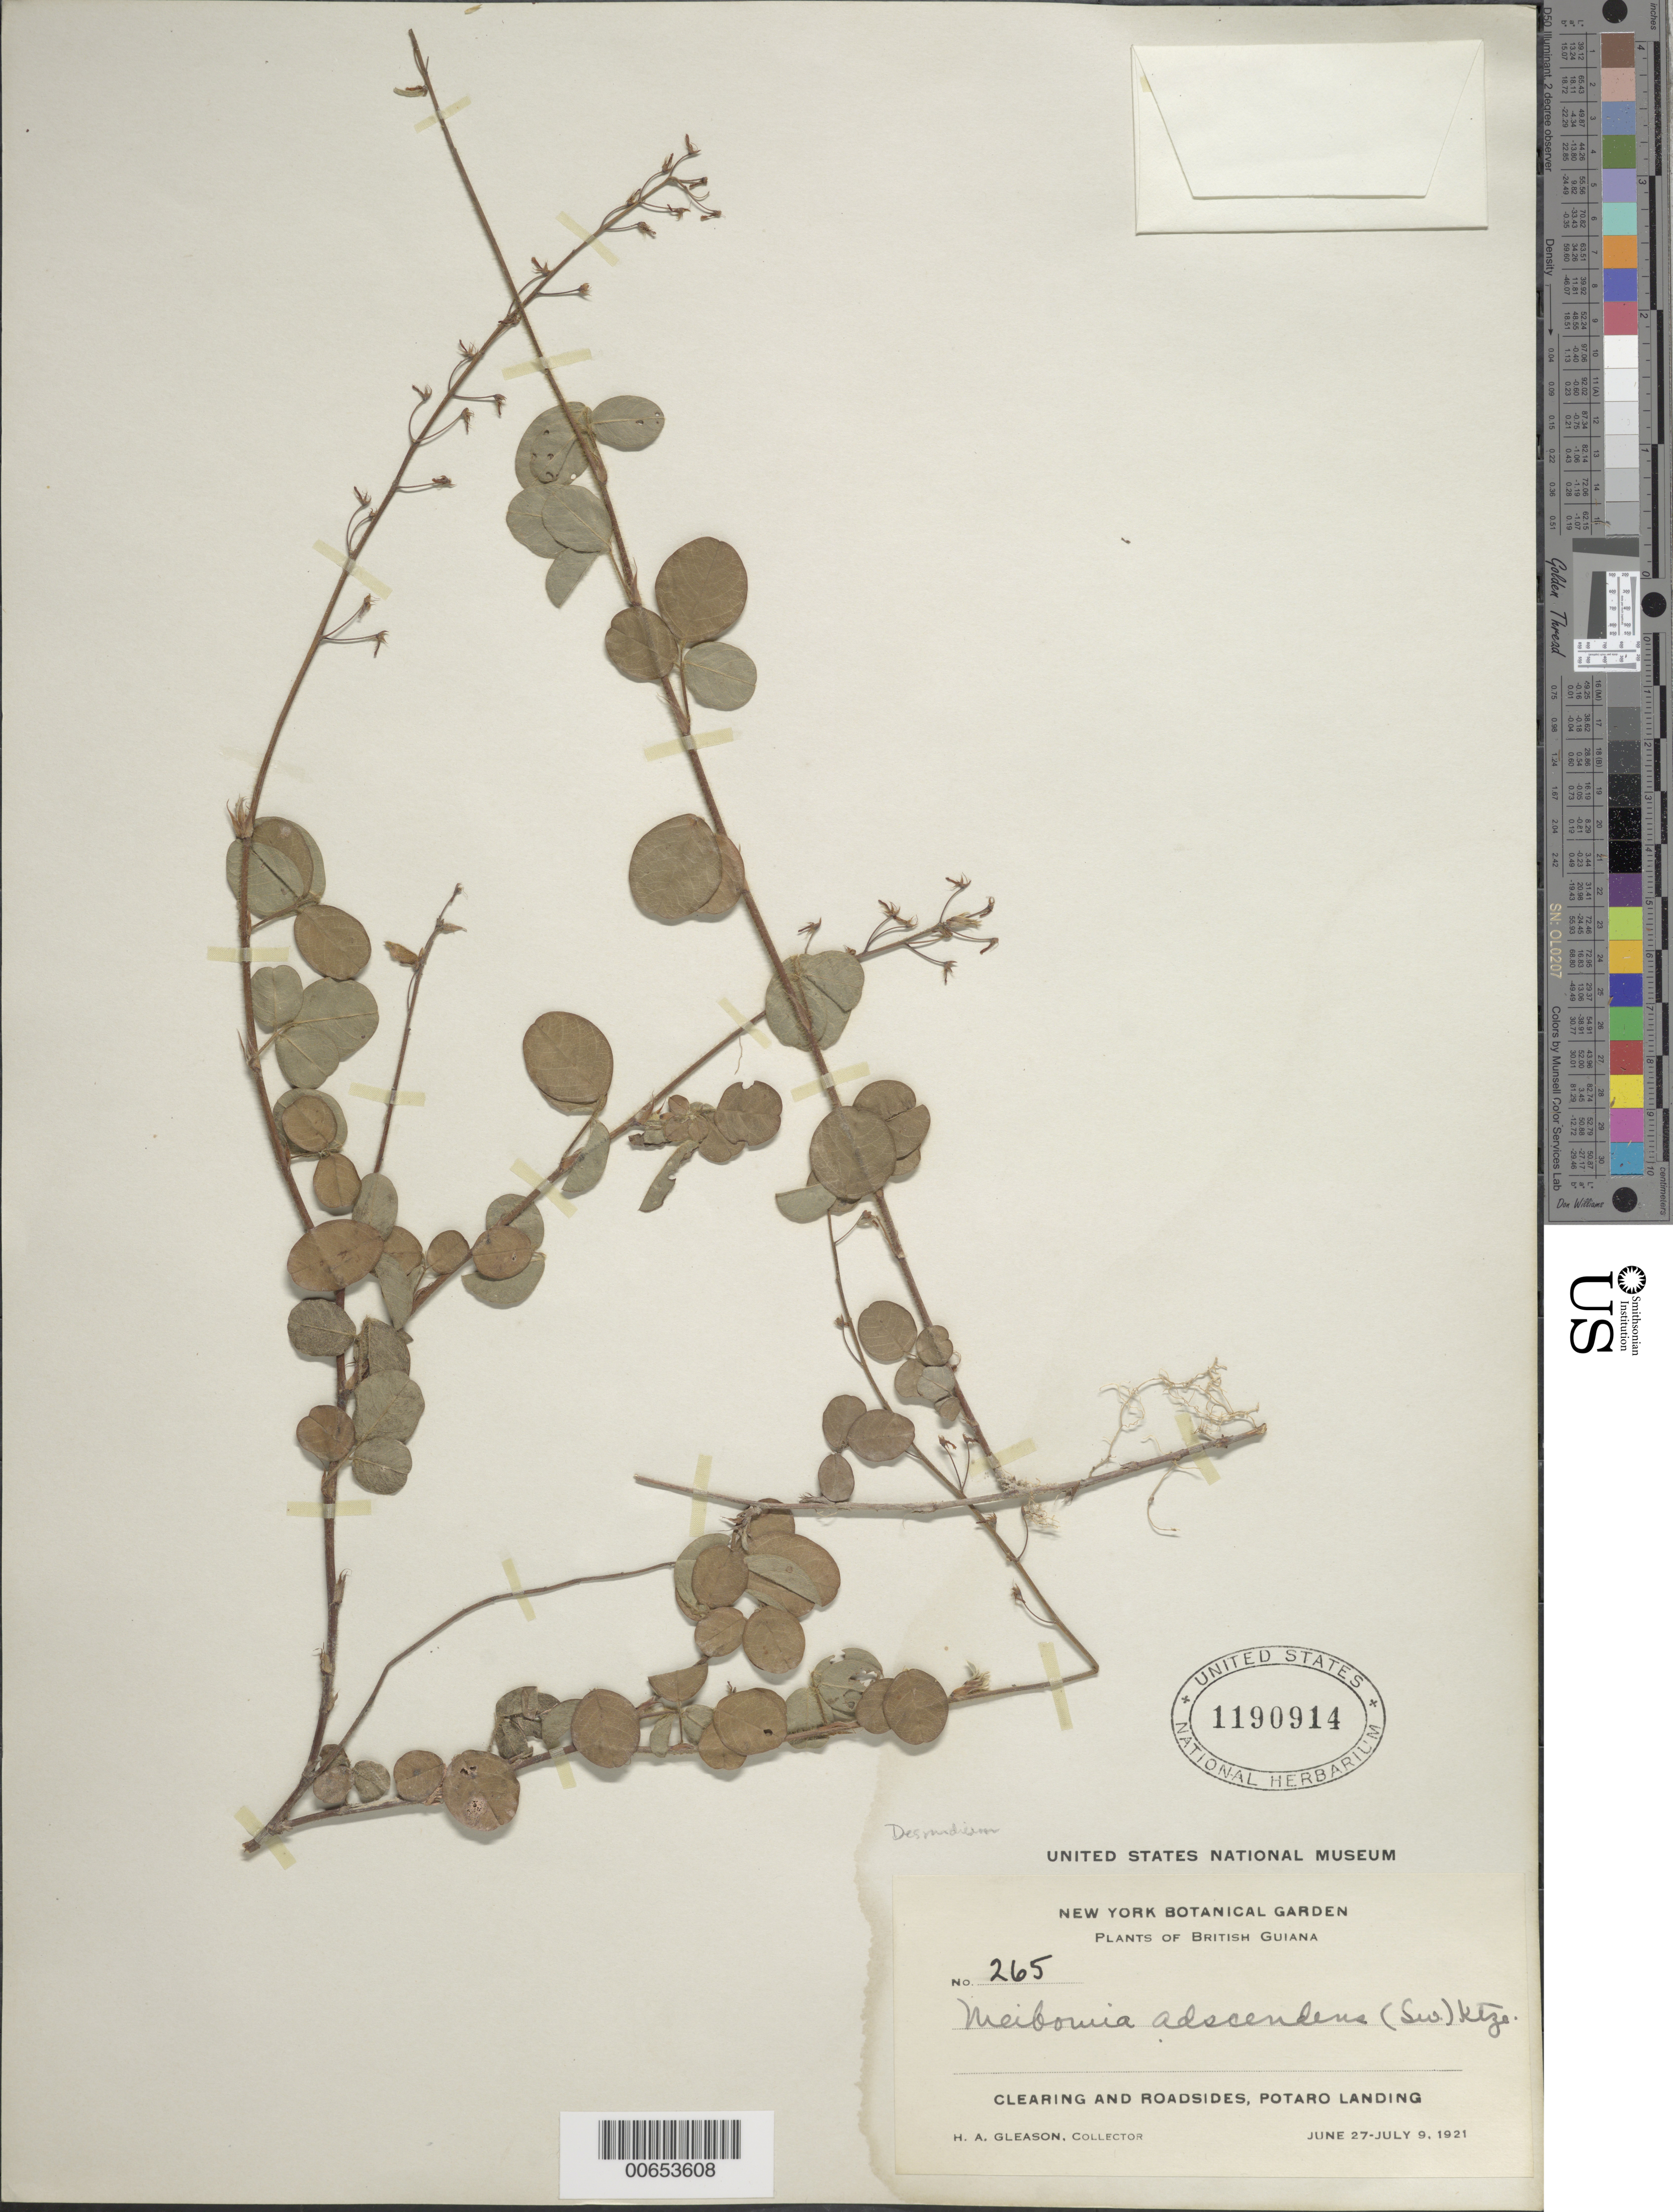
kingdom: Plantae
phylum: Tracheophyta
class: Magnoliopsida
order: Fabales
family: Fabaceae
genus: Grona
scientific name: Grona adscendens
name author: (Sw.) H. Ohashi & K. Ohashi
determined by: Strong, Mark T., (BOT), Smithsonian Institution - National Museum of Natural History (UNITED STATES)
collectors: H. A. Gleason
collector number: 265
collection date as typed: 27-Jun-21 to 9-Jul-21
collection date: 1921-06-27/1921-07-09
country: Guyana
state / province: Potaro-Siparuni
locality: Kangaruma, Potaro Landing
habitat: Clearing and roadsides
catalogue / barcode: US 1190914